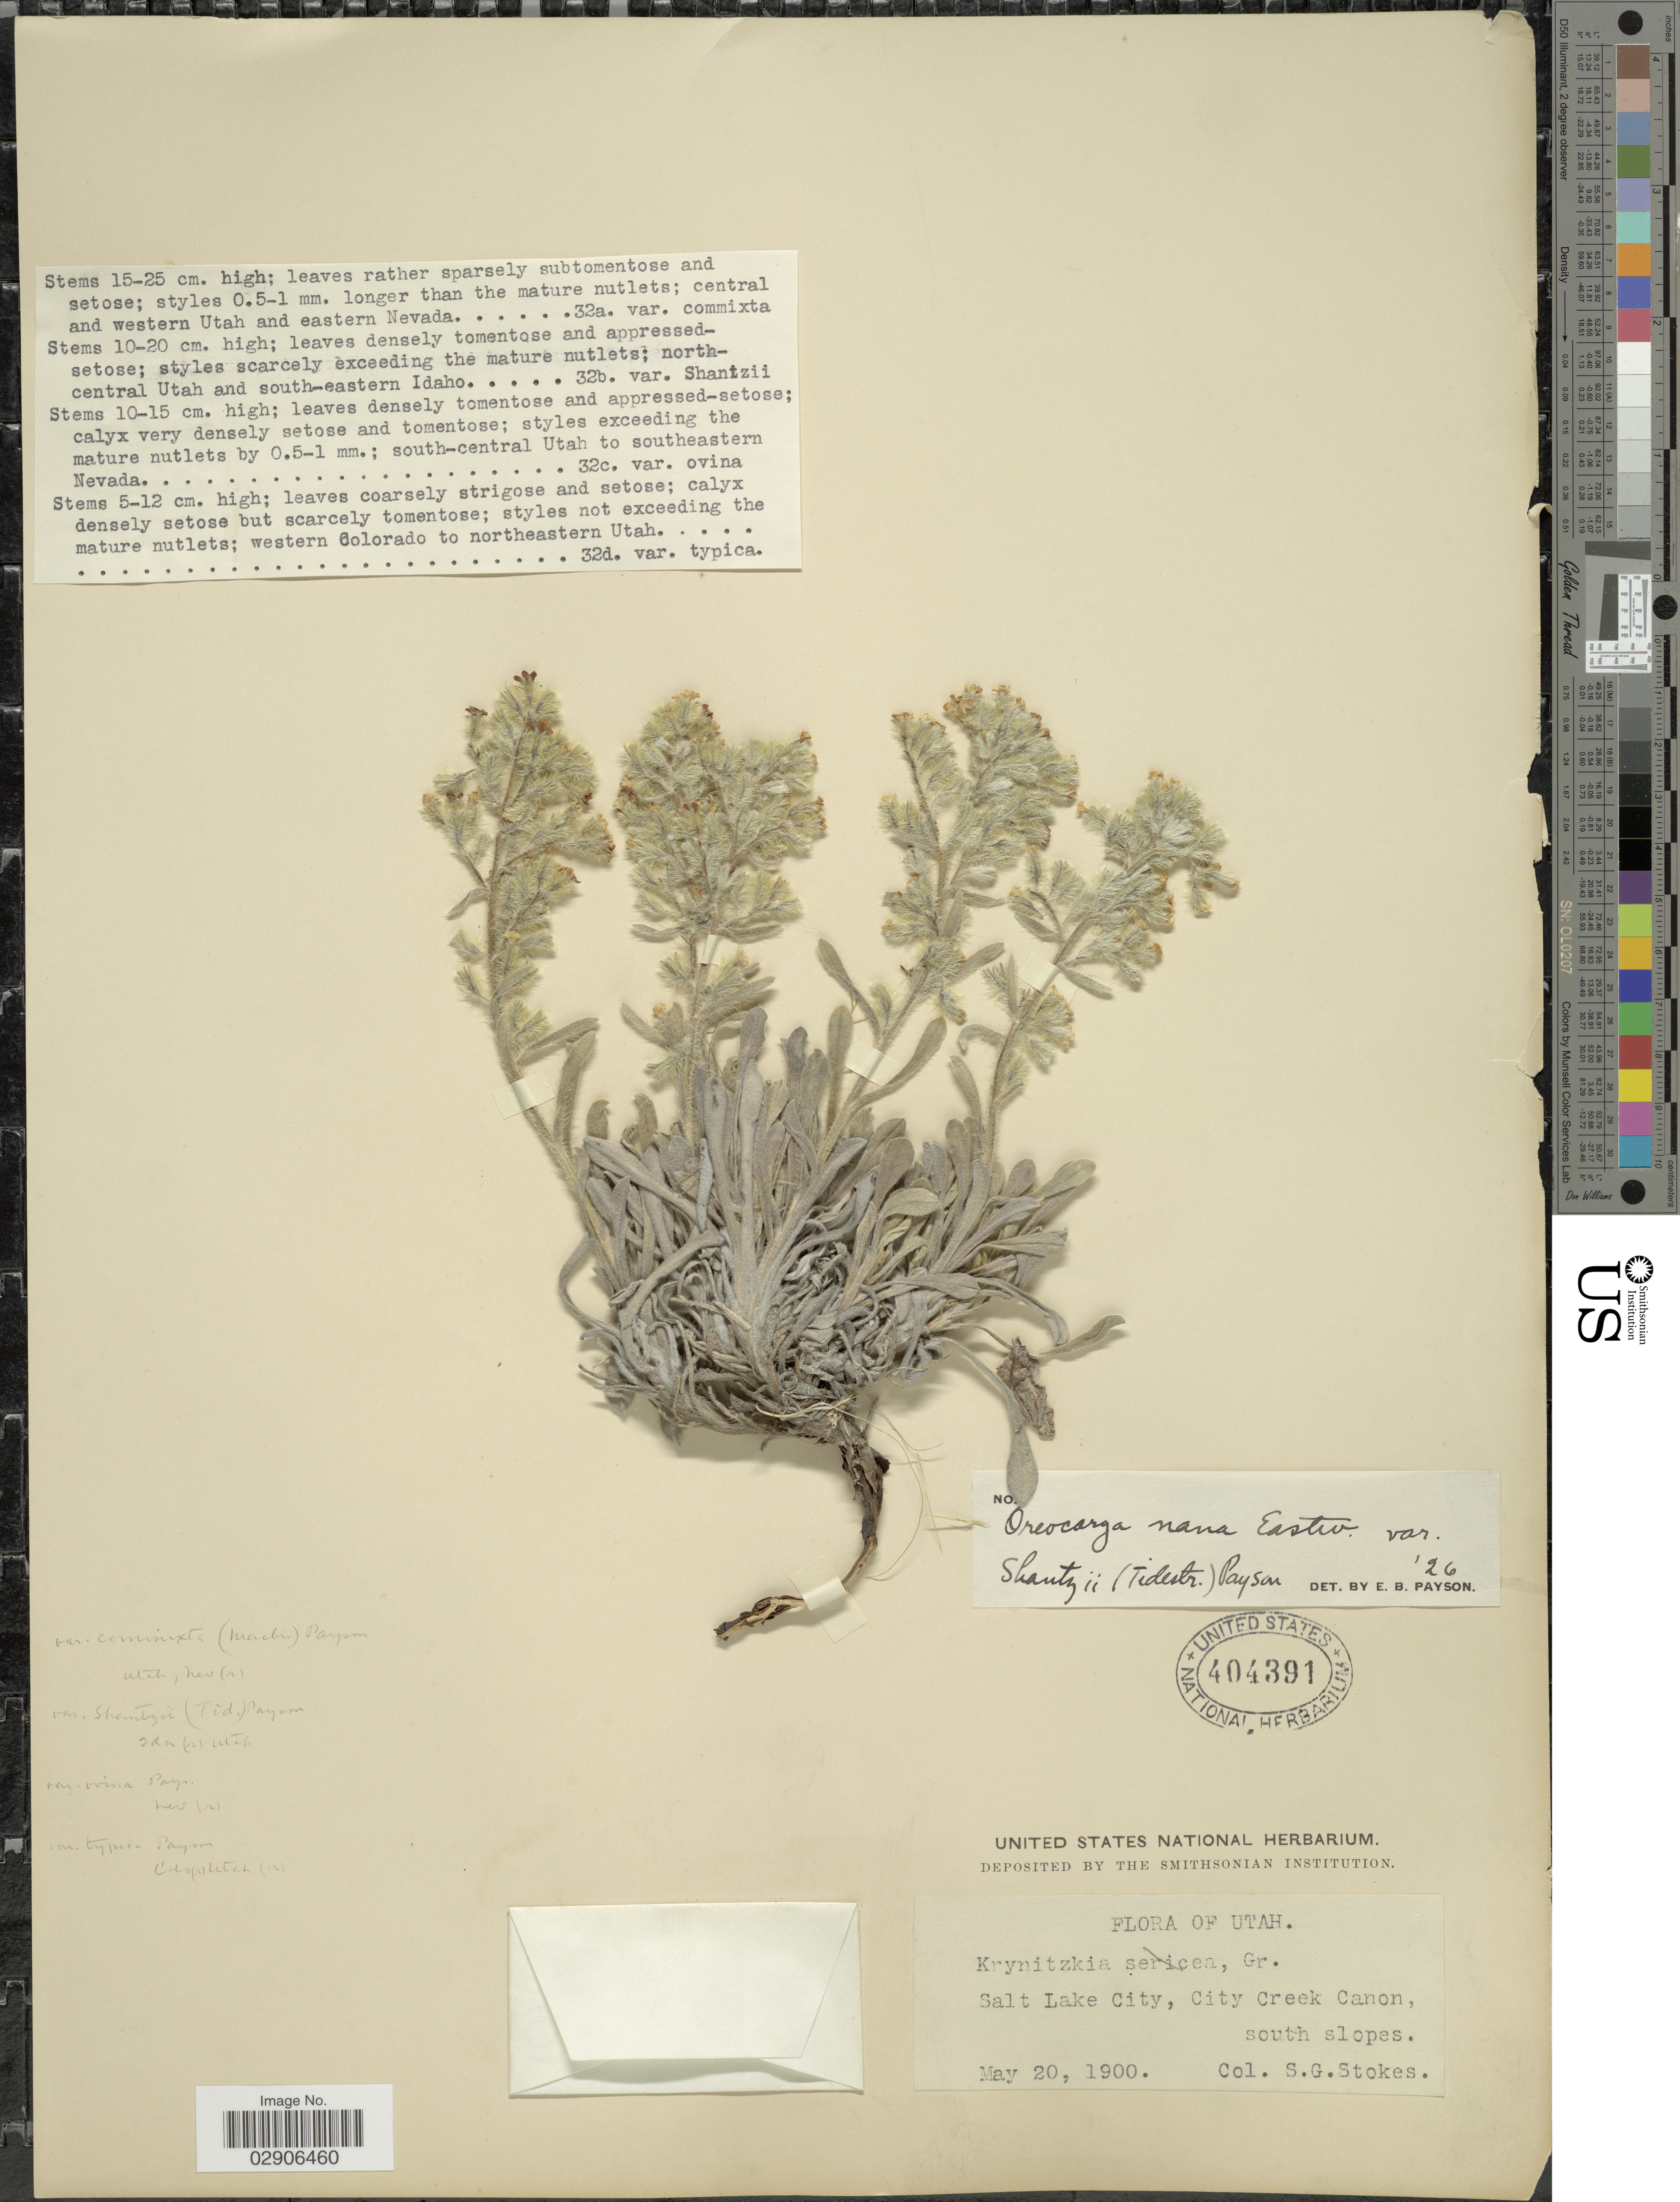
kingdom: Plantae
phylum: Tracheophyta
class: Magnoliopsida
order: Boraginales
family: Boraginaceae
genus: Oreocarya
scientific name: Oreocarya nana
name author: Eastw.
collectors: S. G. Stokes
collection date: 1900-05-20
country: United States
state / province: Utah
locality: Salt Lake City, City Creek Canon. South slopes.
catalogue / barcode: US 404391